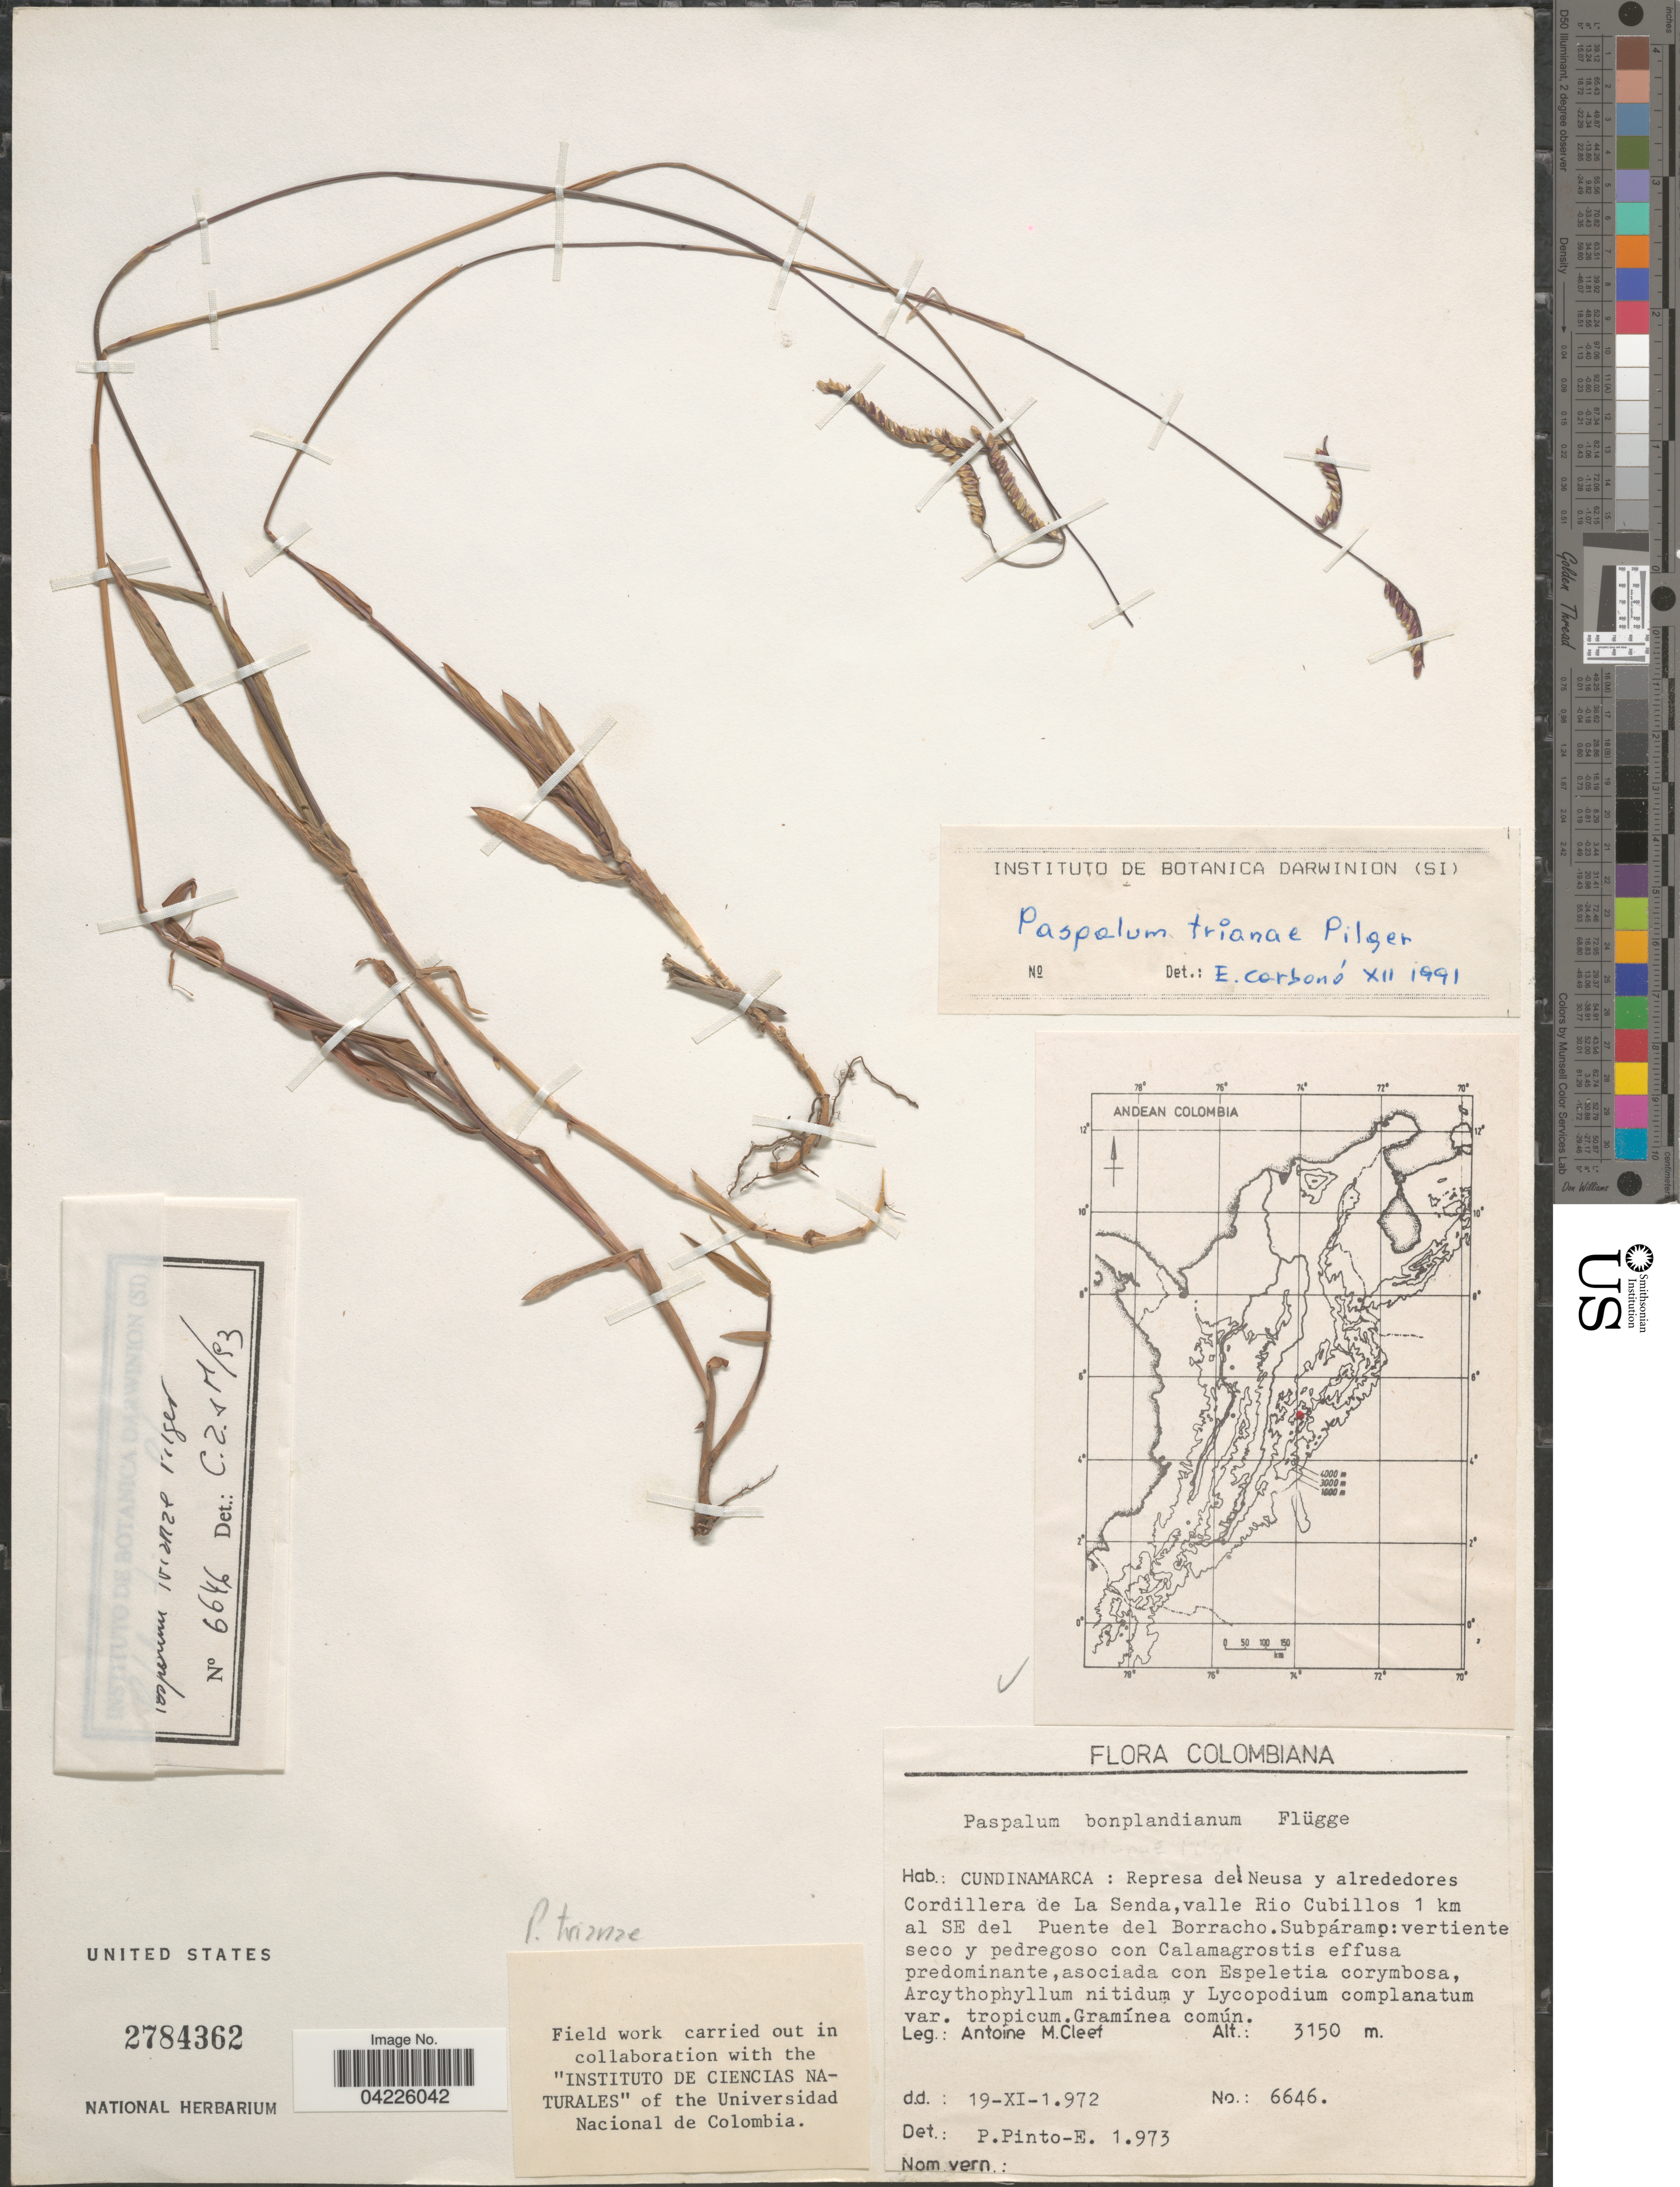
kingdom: Plantae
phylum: Tracheophyta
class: Liliopsida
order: Poales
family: Poaceae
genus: Paspalum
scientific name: Paspalum trianae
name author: Pilg.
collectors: A. M. Cleef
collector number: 6646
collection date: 1972-11-19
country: Colombia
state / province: Cundinamarca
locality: Cundinamarca: Represa de Neusa y alrededores Cordillera de La Senda, valle Rio Cubillos 1 km al SE del Puente del Borracho.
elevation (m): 3150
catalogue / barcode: US 2784362